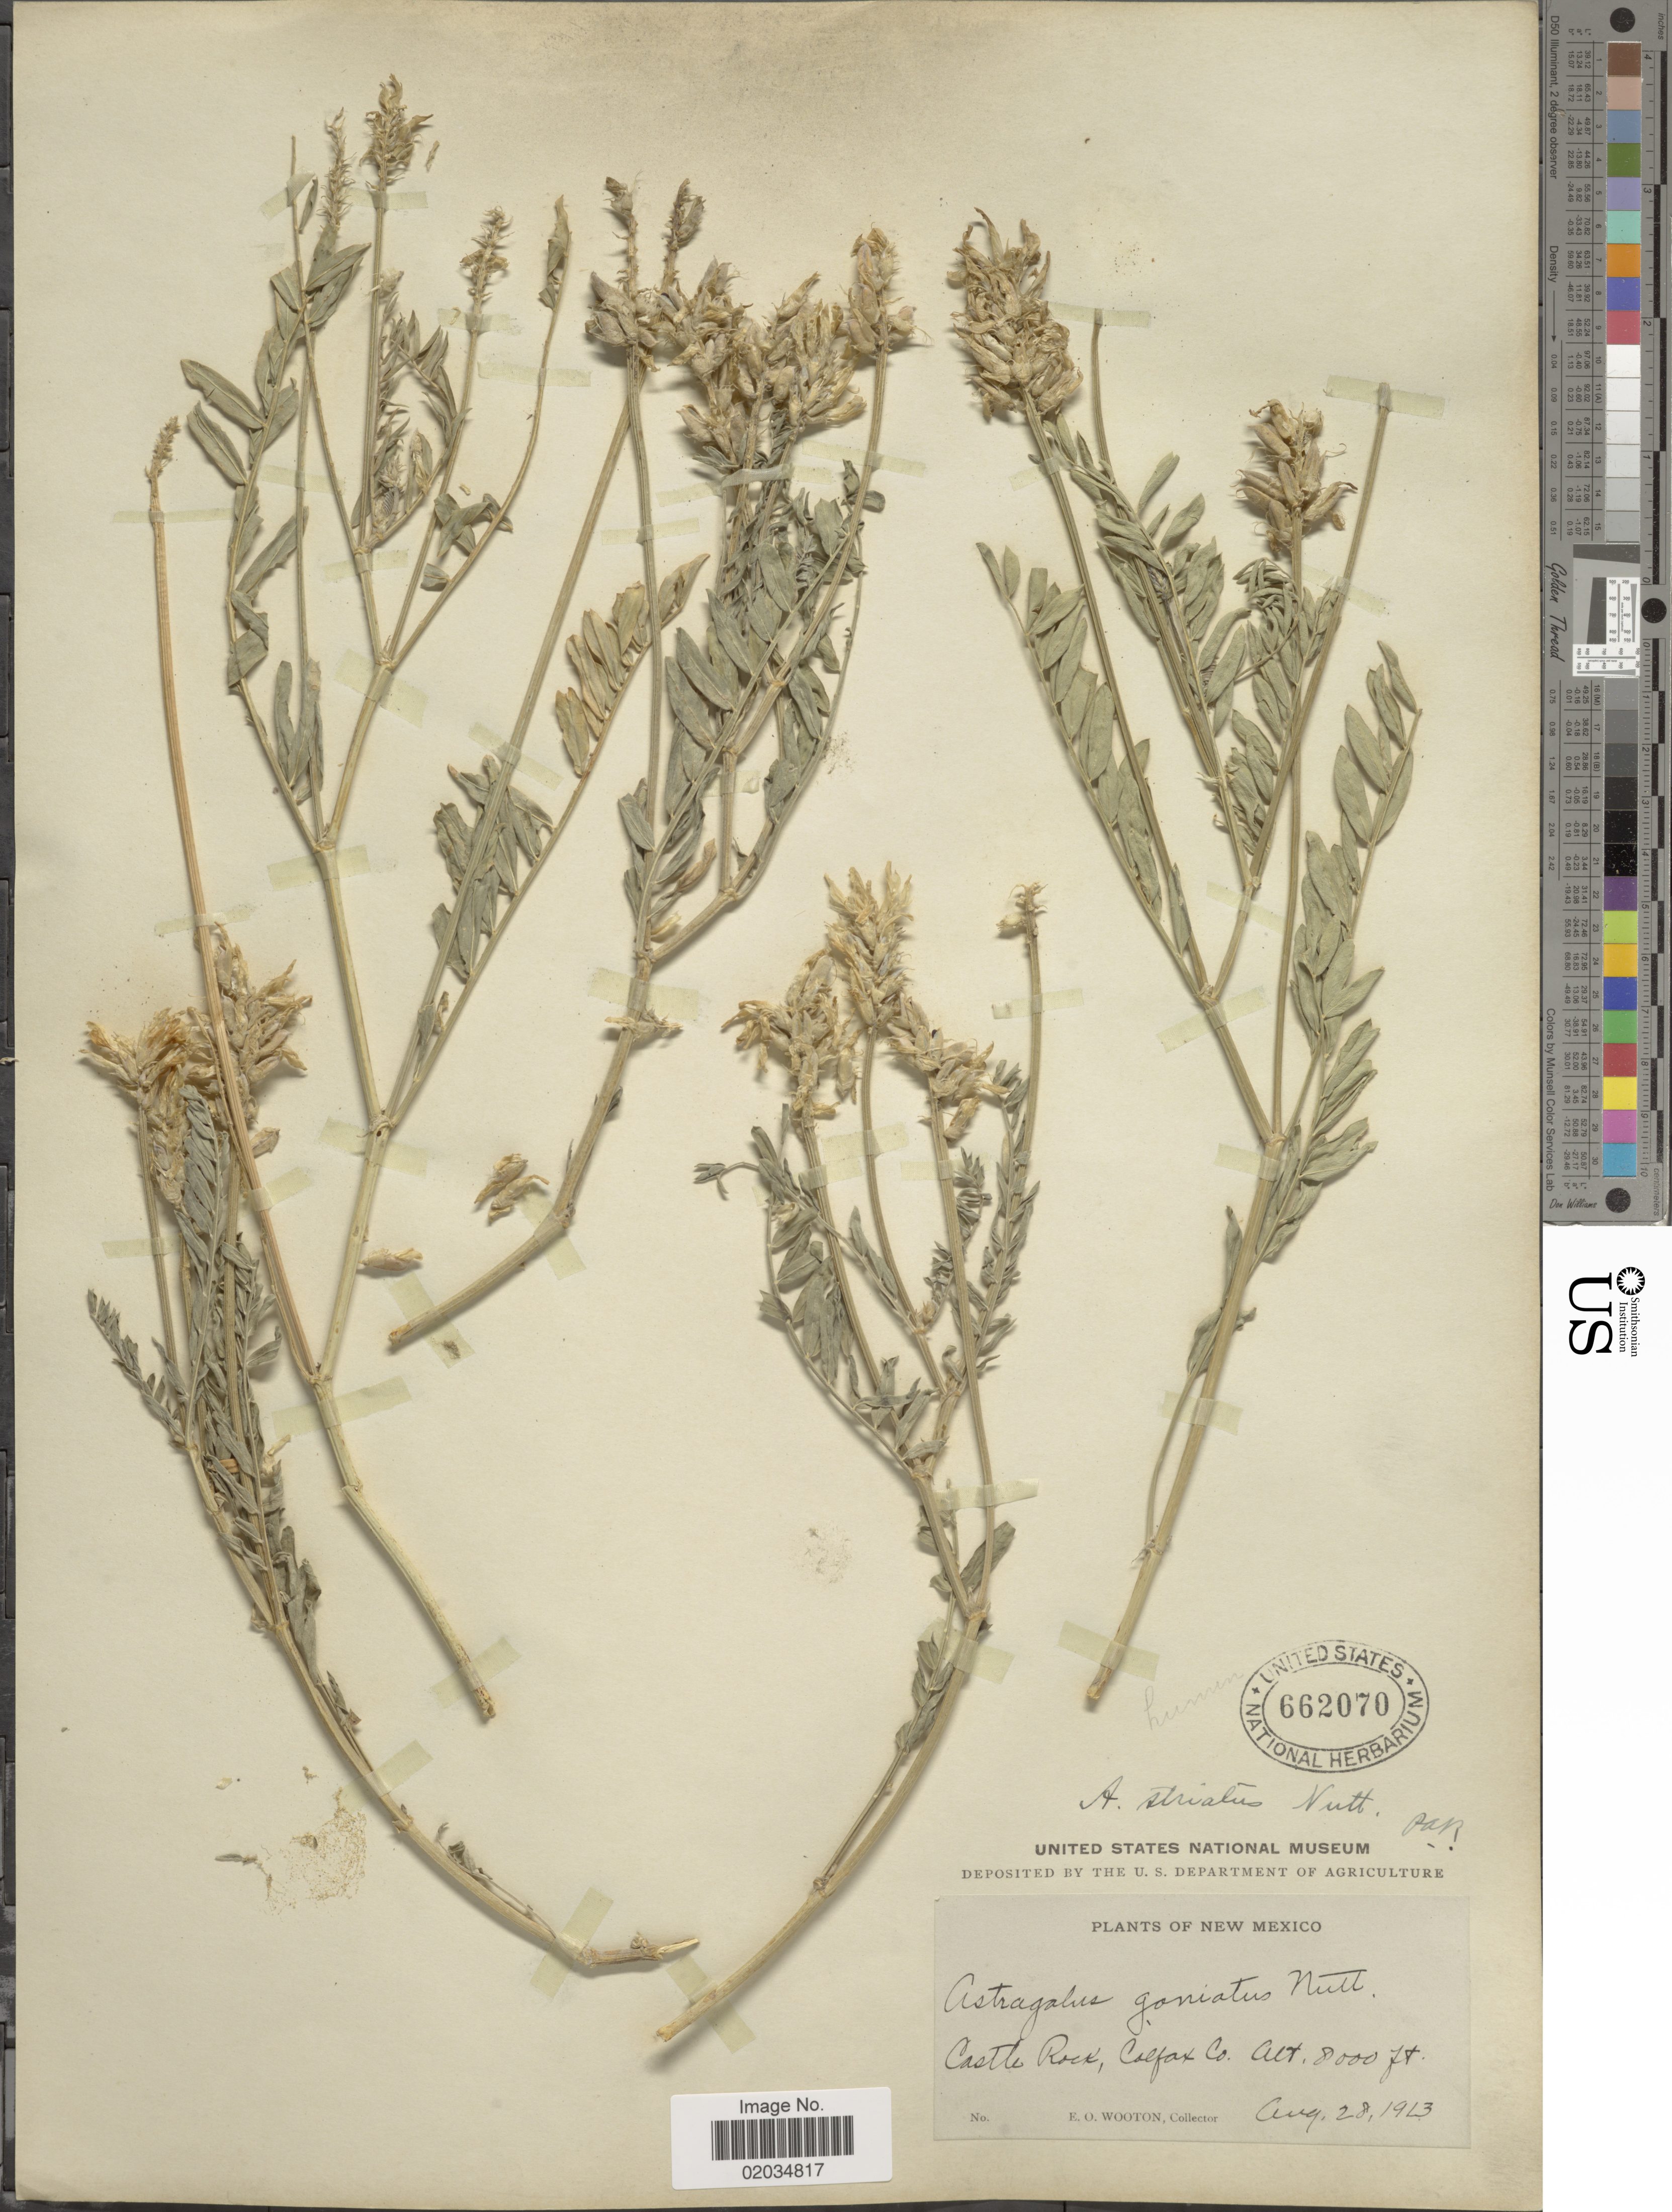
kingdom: Plantae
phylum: Tracheophyta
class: Magnoliopsida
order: Fabales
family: Fabaceae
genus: Astragalus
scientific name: Astragalus striatus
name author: Nutt.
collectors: E. O. Wooton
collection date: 1913-08-28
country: United States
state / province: New Mexico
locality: Castle Rock, Colfax Co.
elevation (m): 2438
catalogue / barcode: US 662070